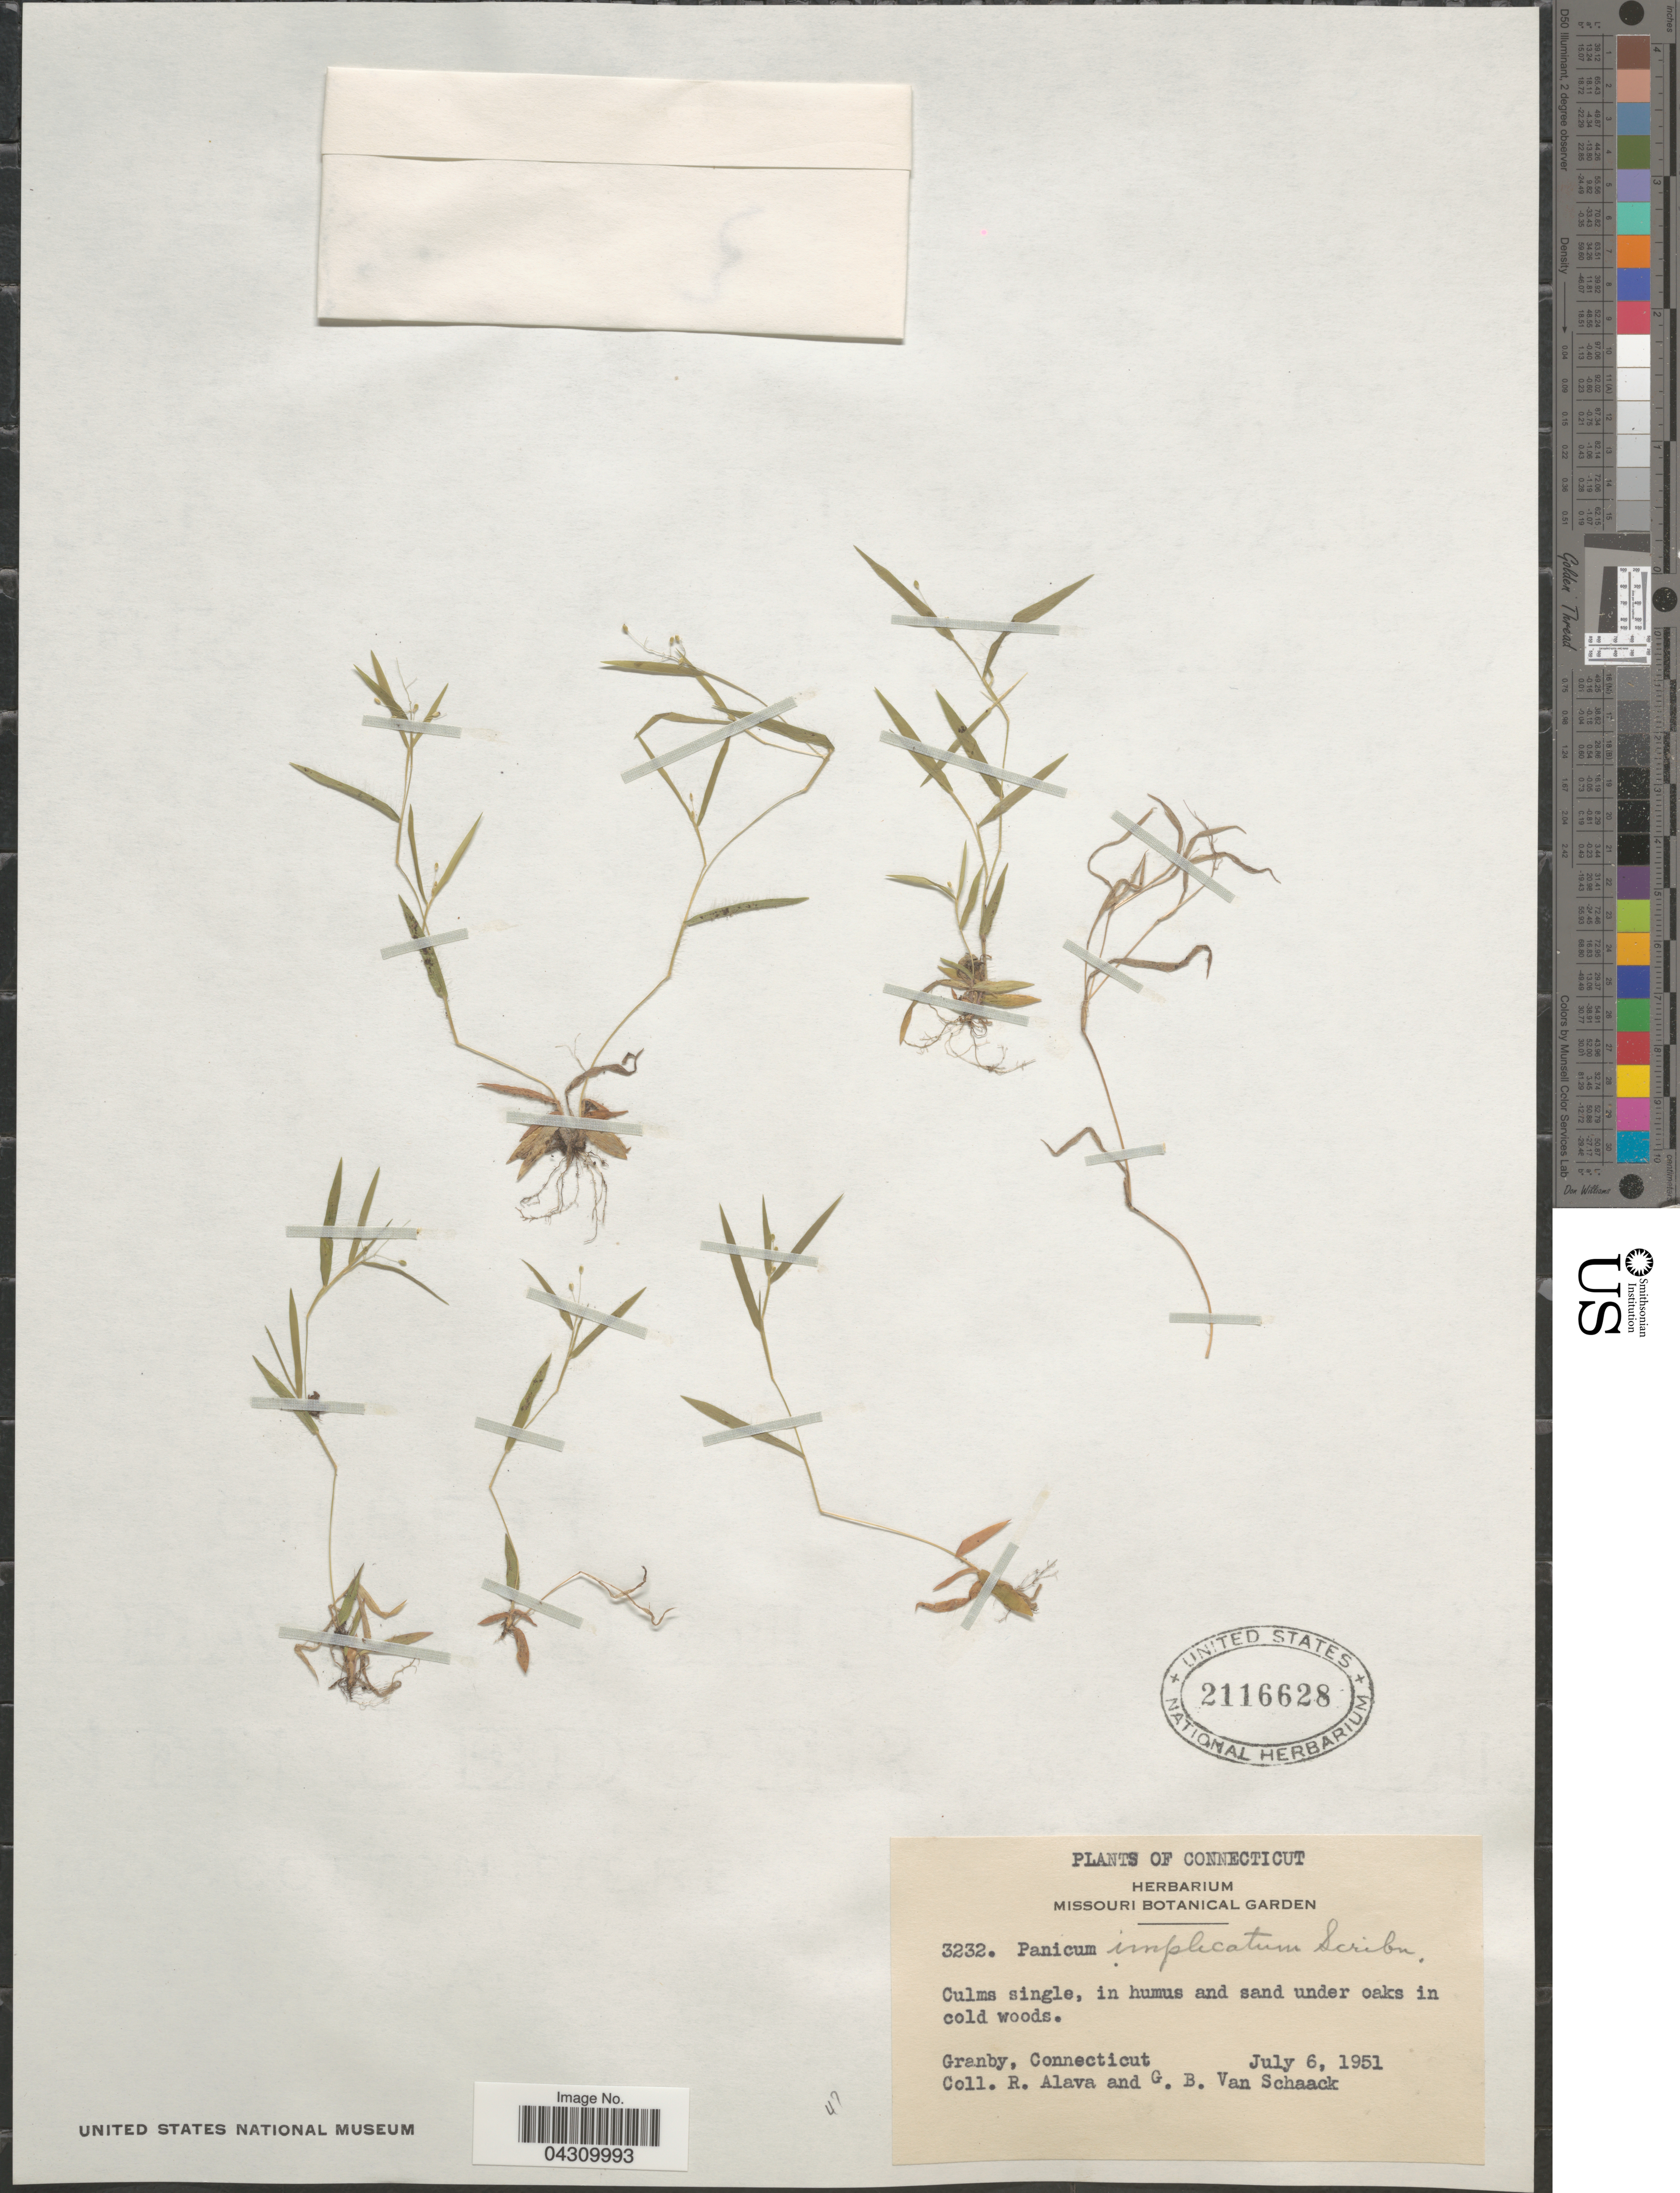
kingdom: Plantae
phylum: Tracheophyta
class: Liliopsida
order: Poales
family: Poaceae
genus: Dichanthelium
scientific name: Dichanthelium acuminatum var. acuminatum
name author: (Sw.) Gould & C.A. Clark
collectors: R. Alava & G. Van Schaak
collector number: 3232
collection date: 1951-07-06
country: United States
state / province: Connecticut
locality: Granby.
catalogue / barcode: US 2116628